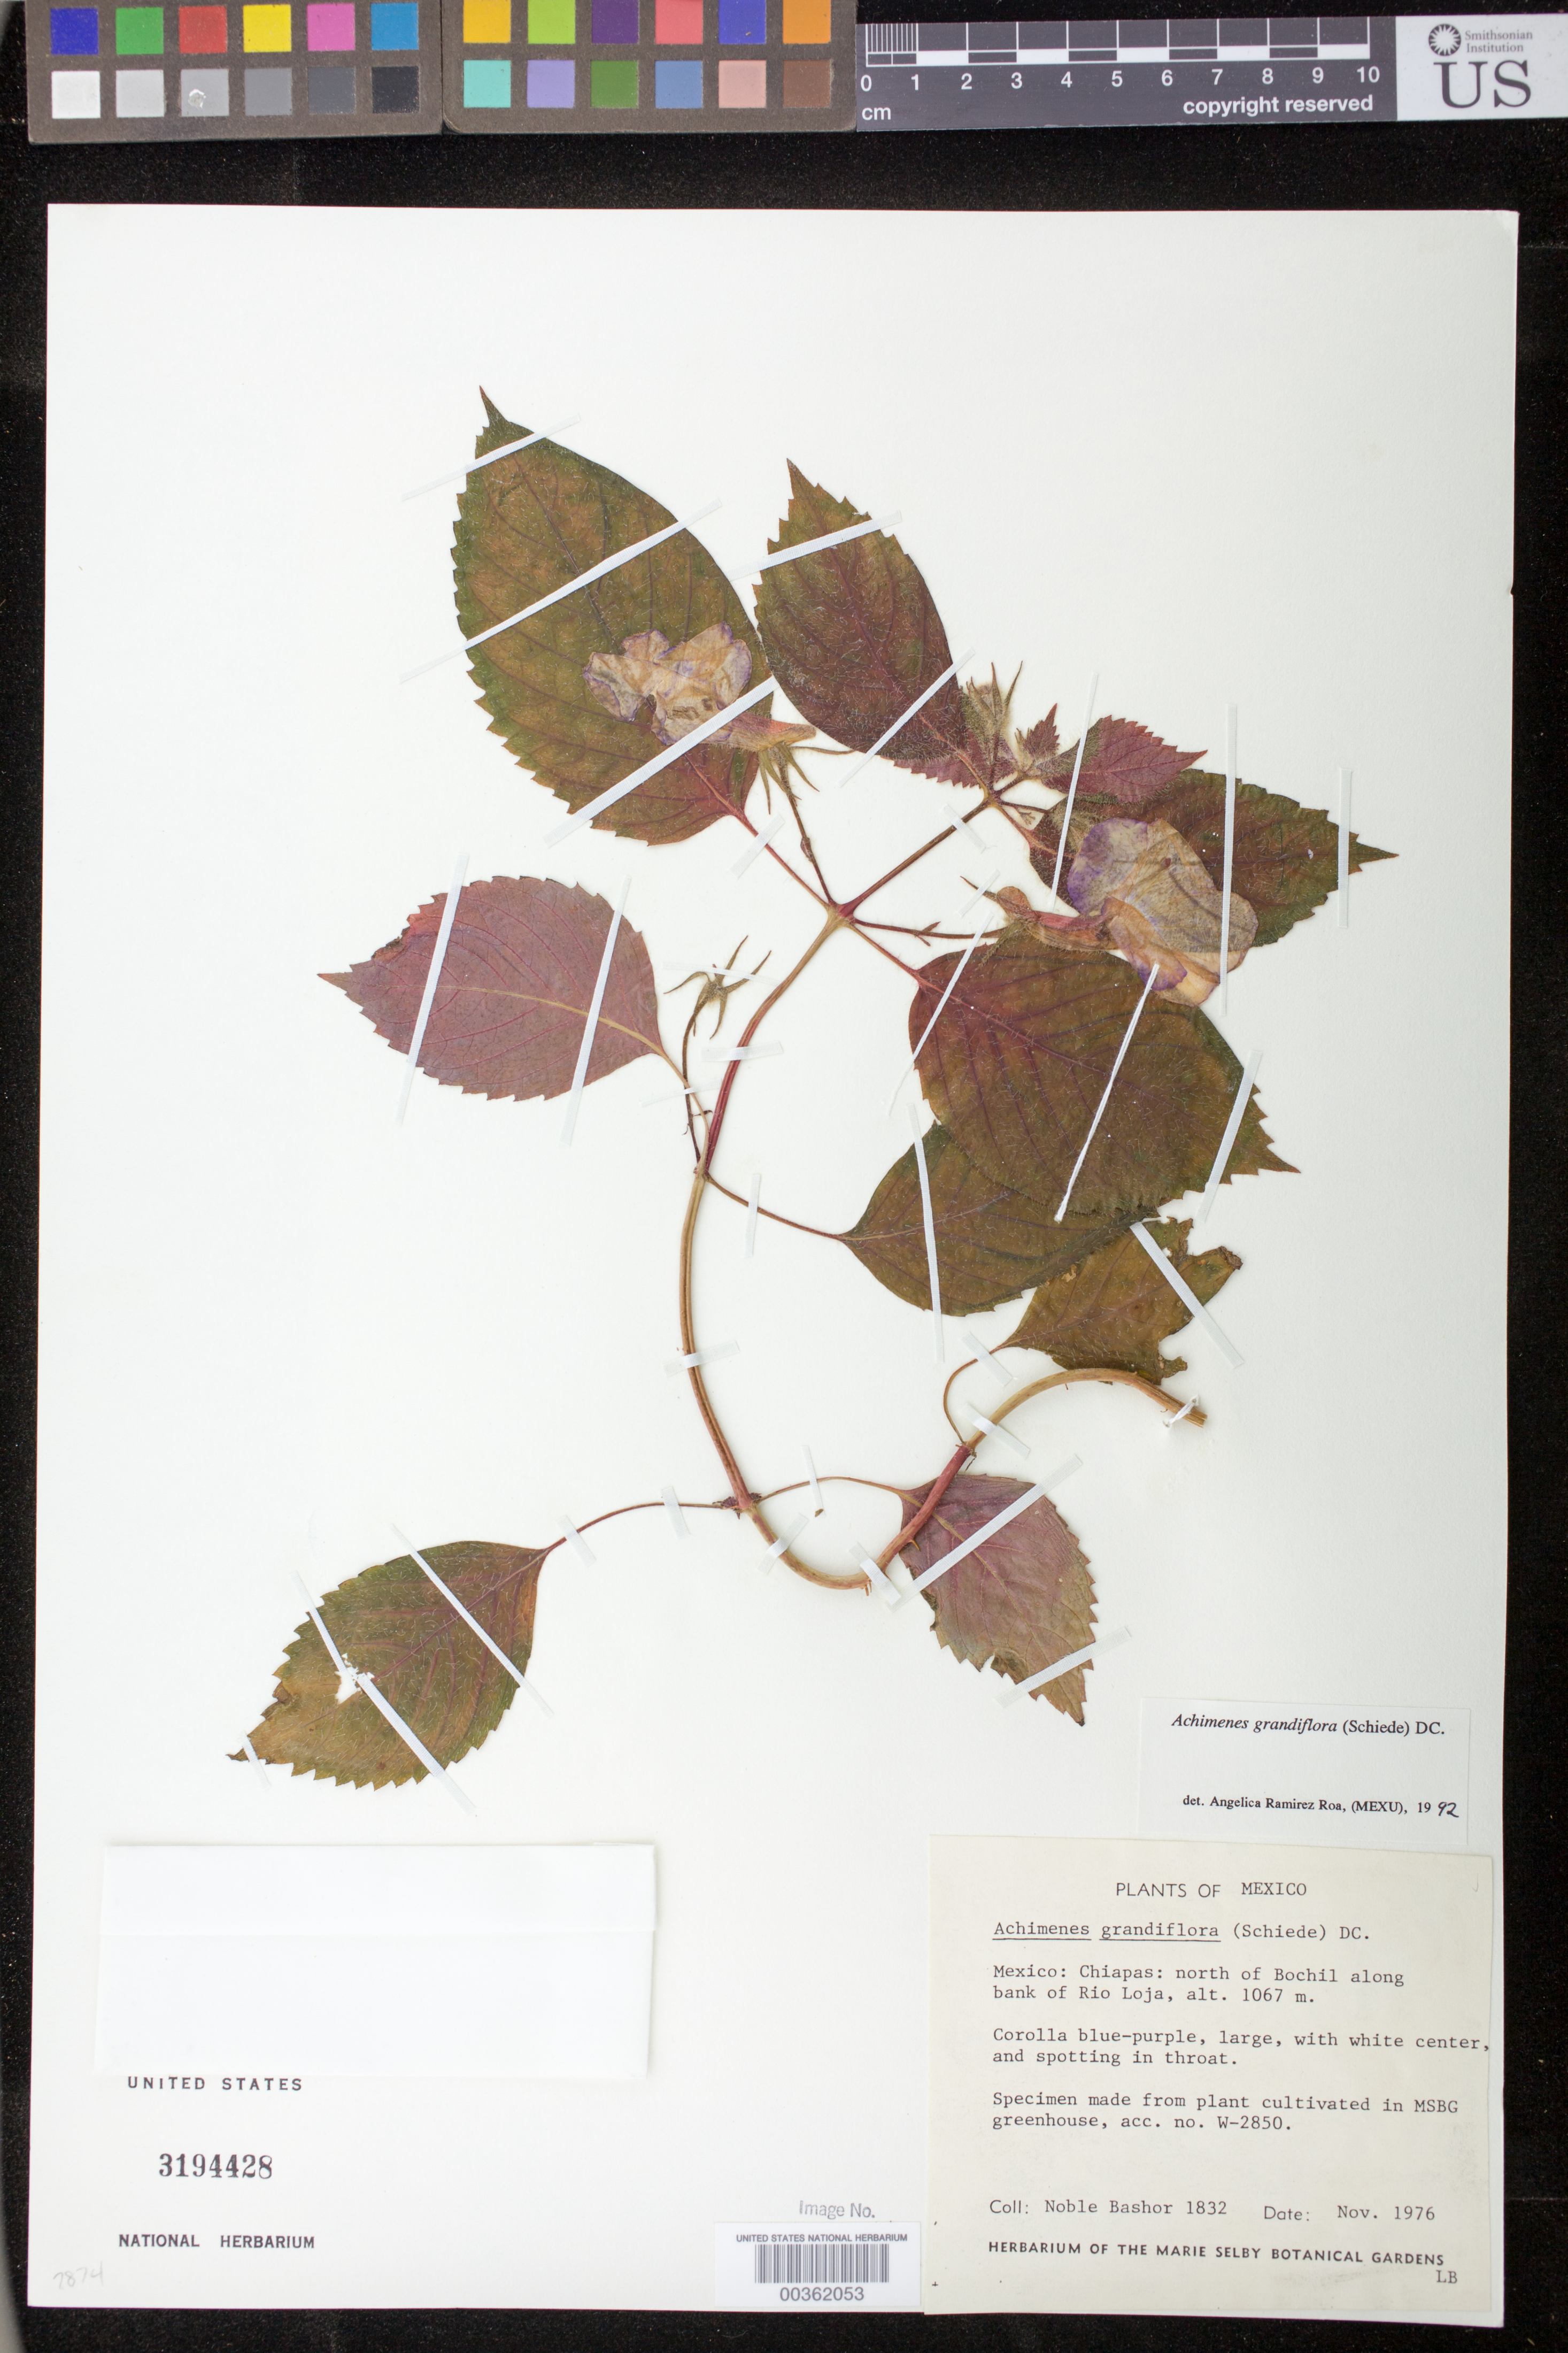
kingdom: Plantae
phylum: Tracheophyta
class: Magnoliopsida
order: Lamiales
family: Gesneriaceae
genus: Achimenes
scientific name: Achimenes grandiflora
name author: (Schiede) DC.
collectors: N. Bashor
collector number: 1832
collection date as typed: Nov 1976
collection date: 1976-11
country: Mexico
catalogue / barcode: US 3194428